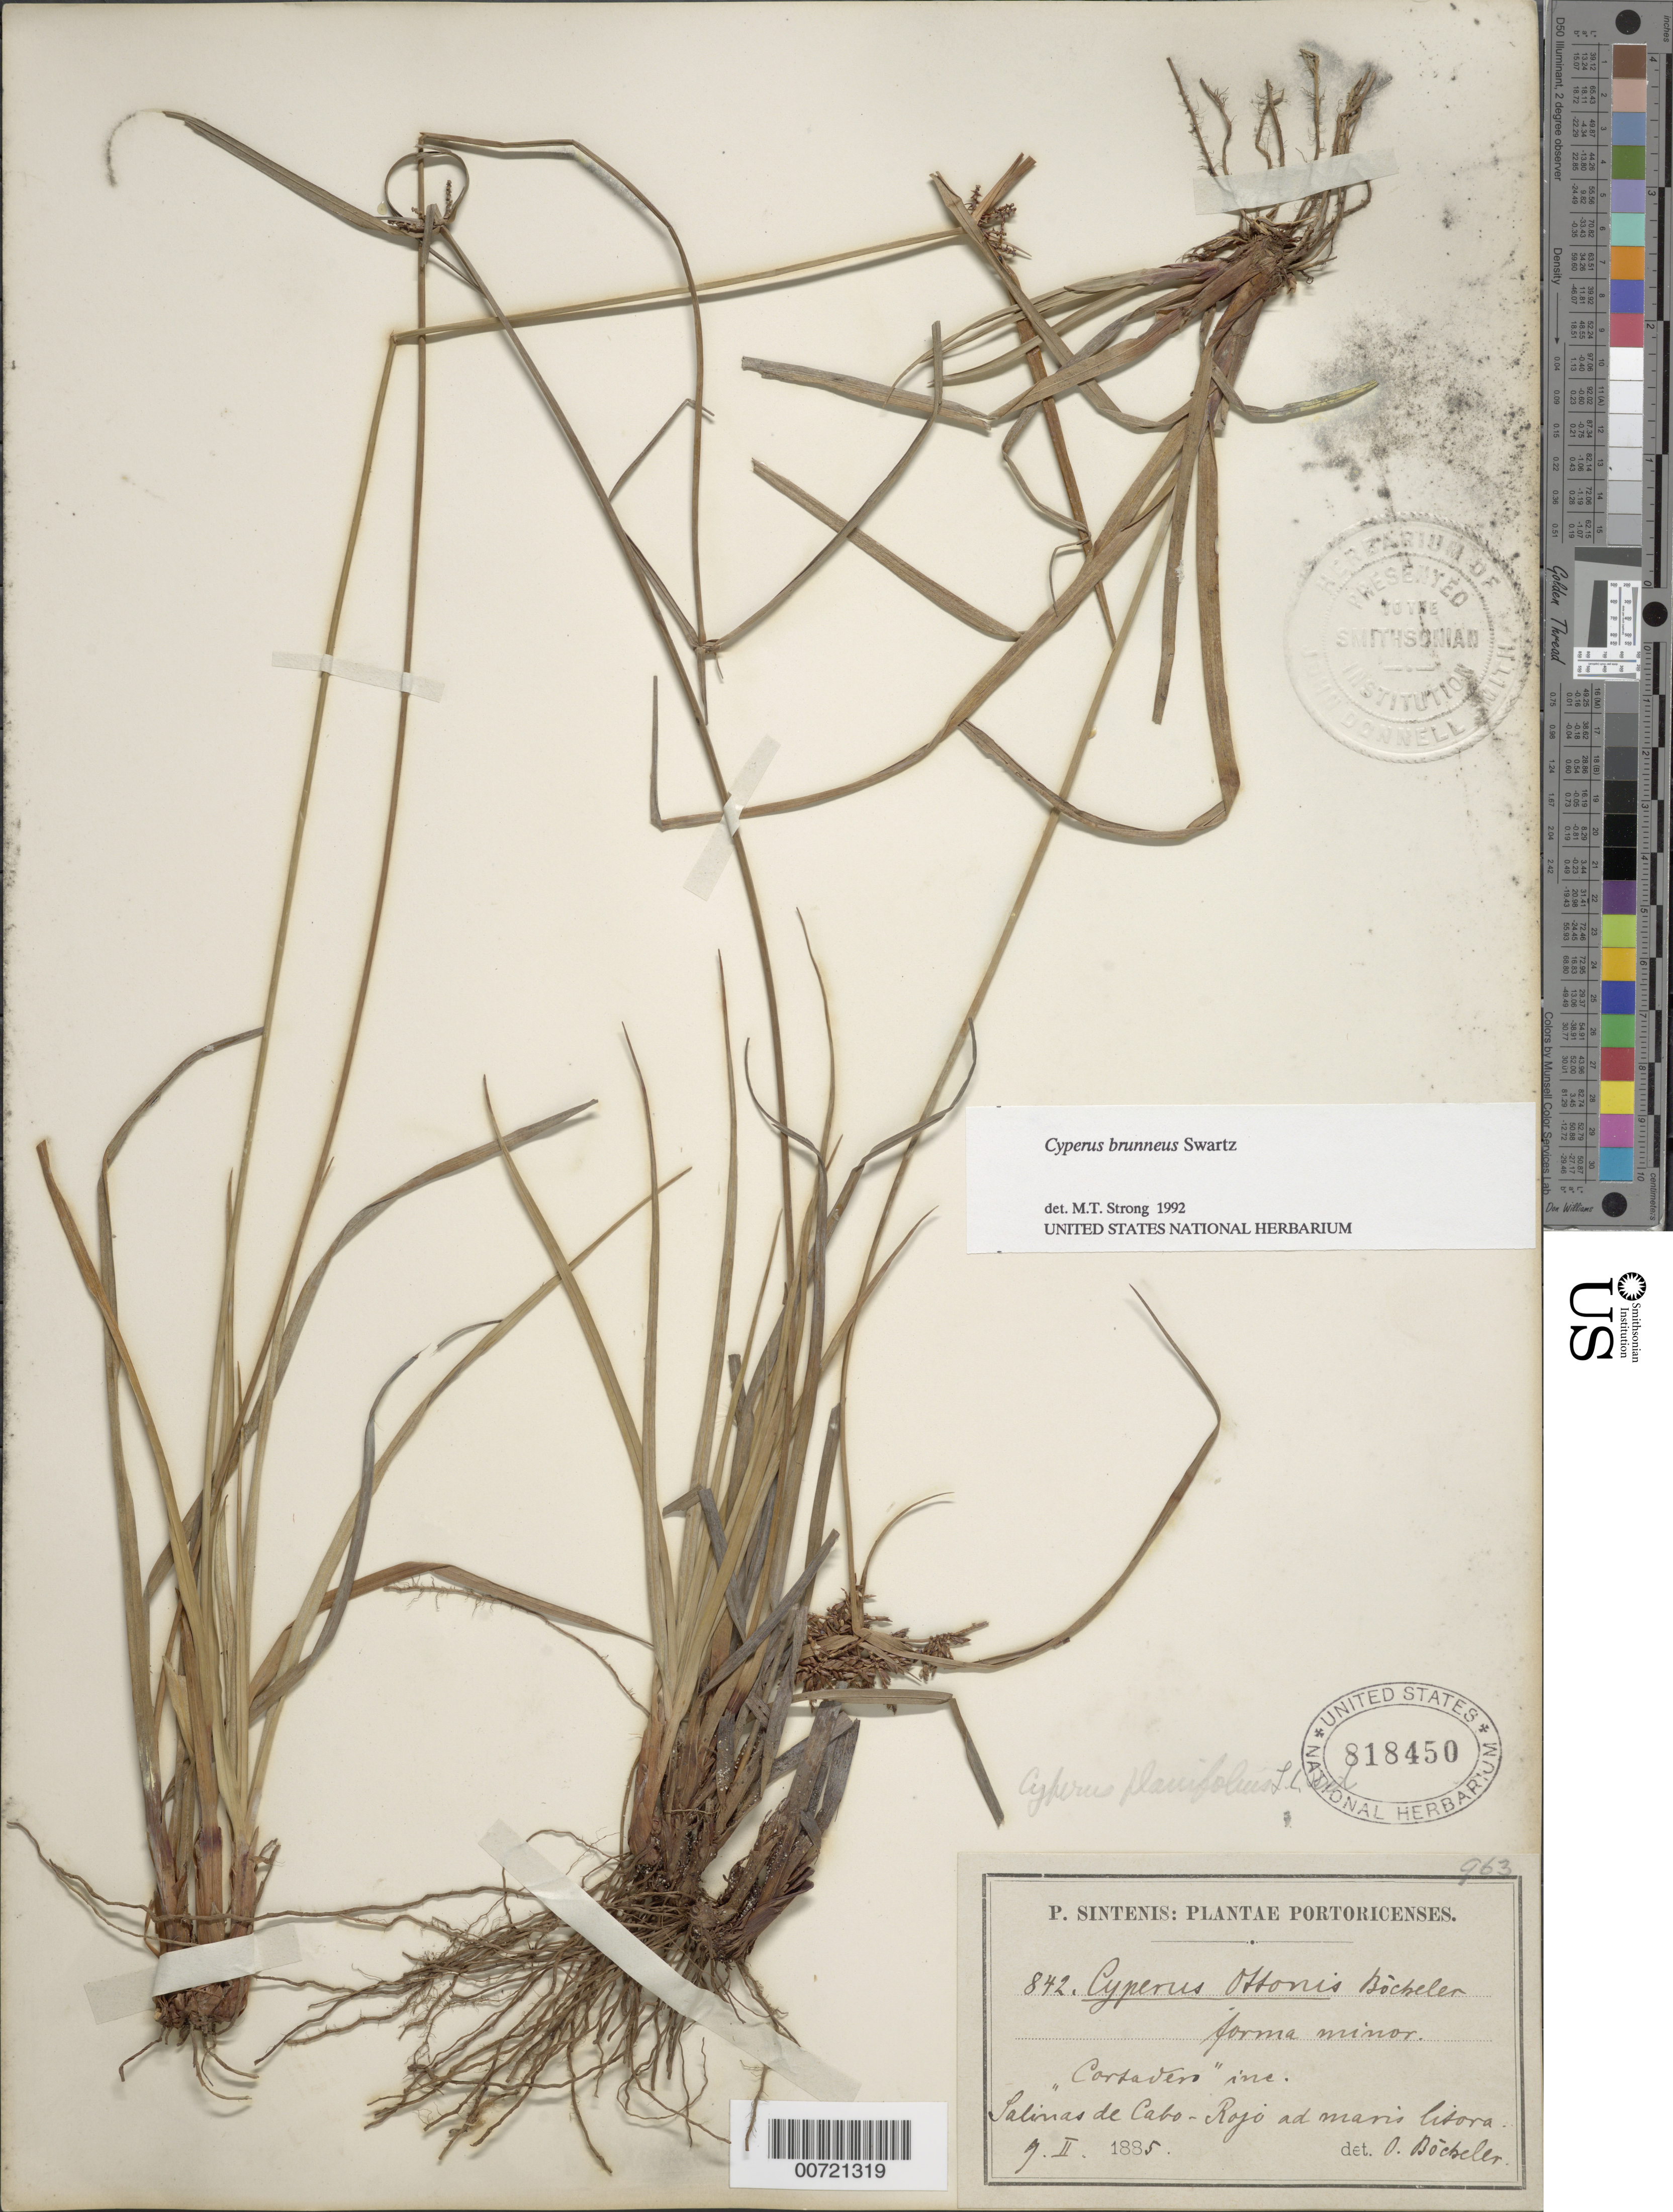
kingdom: Plantae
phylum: Tracheophyta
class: Liliopsida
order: Poales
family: Cyperaceae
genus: Cyperus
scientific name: Cyperus brunneus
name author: Sw.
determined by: Strong, M. T., (US), Smithsonian Institution - National Museum of Natural History (UNITED STATES)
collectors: P. Sintenis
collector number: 842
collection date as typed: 09 Feb 1885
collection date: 1885-02-09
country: Puerto Rico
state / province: Cabo Rojo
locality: Salinas de Cabo Rojo.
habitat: Ad maris litora.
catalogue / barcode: US 818450